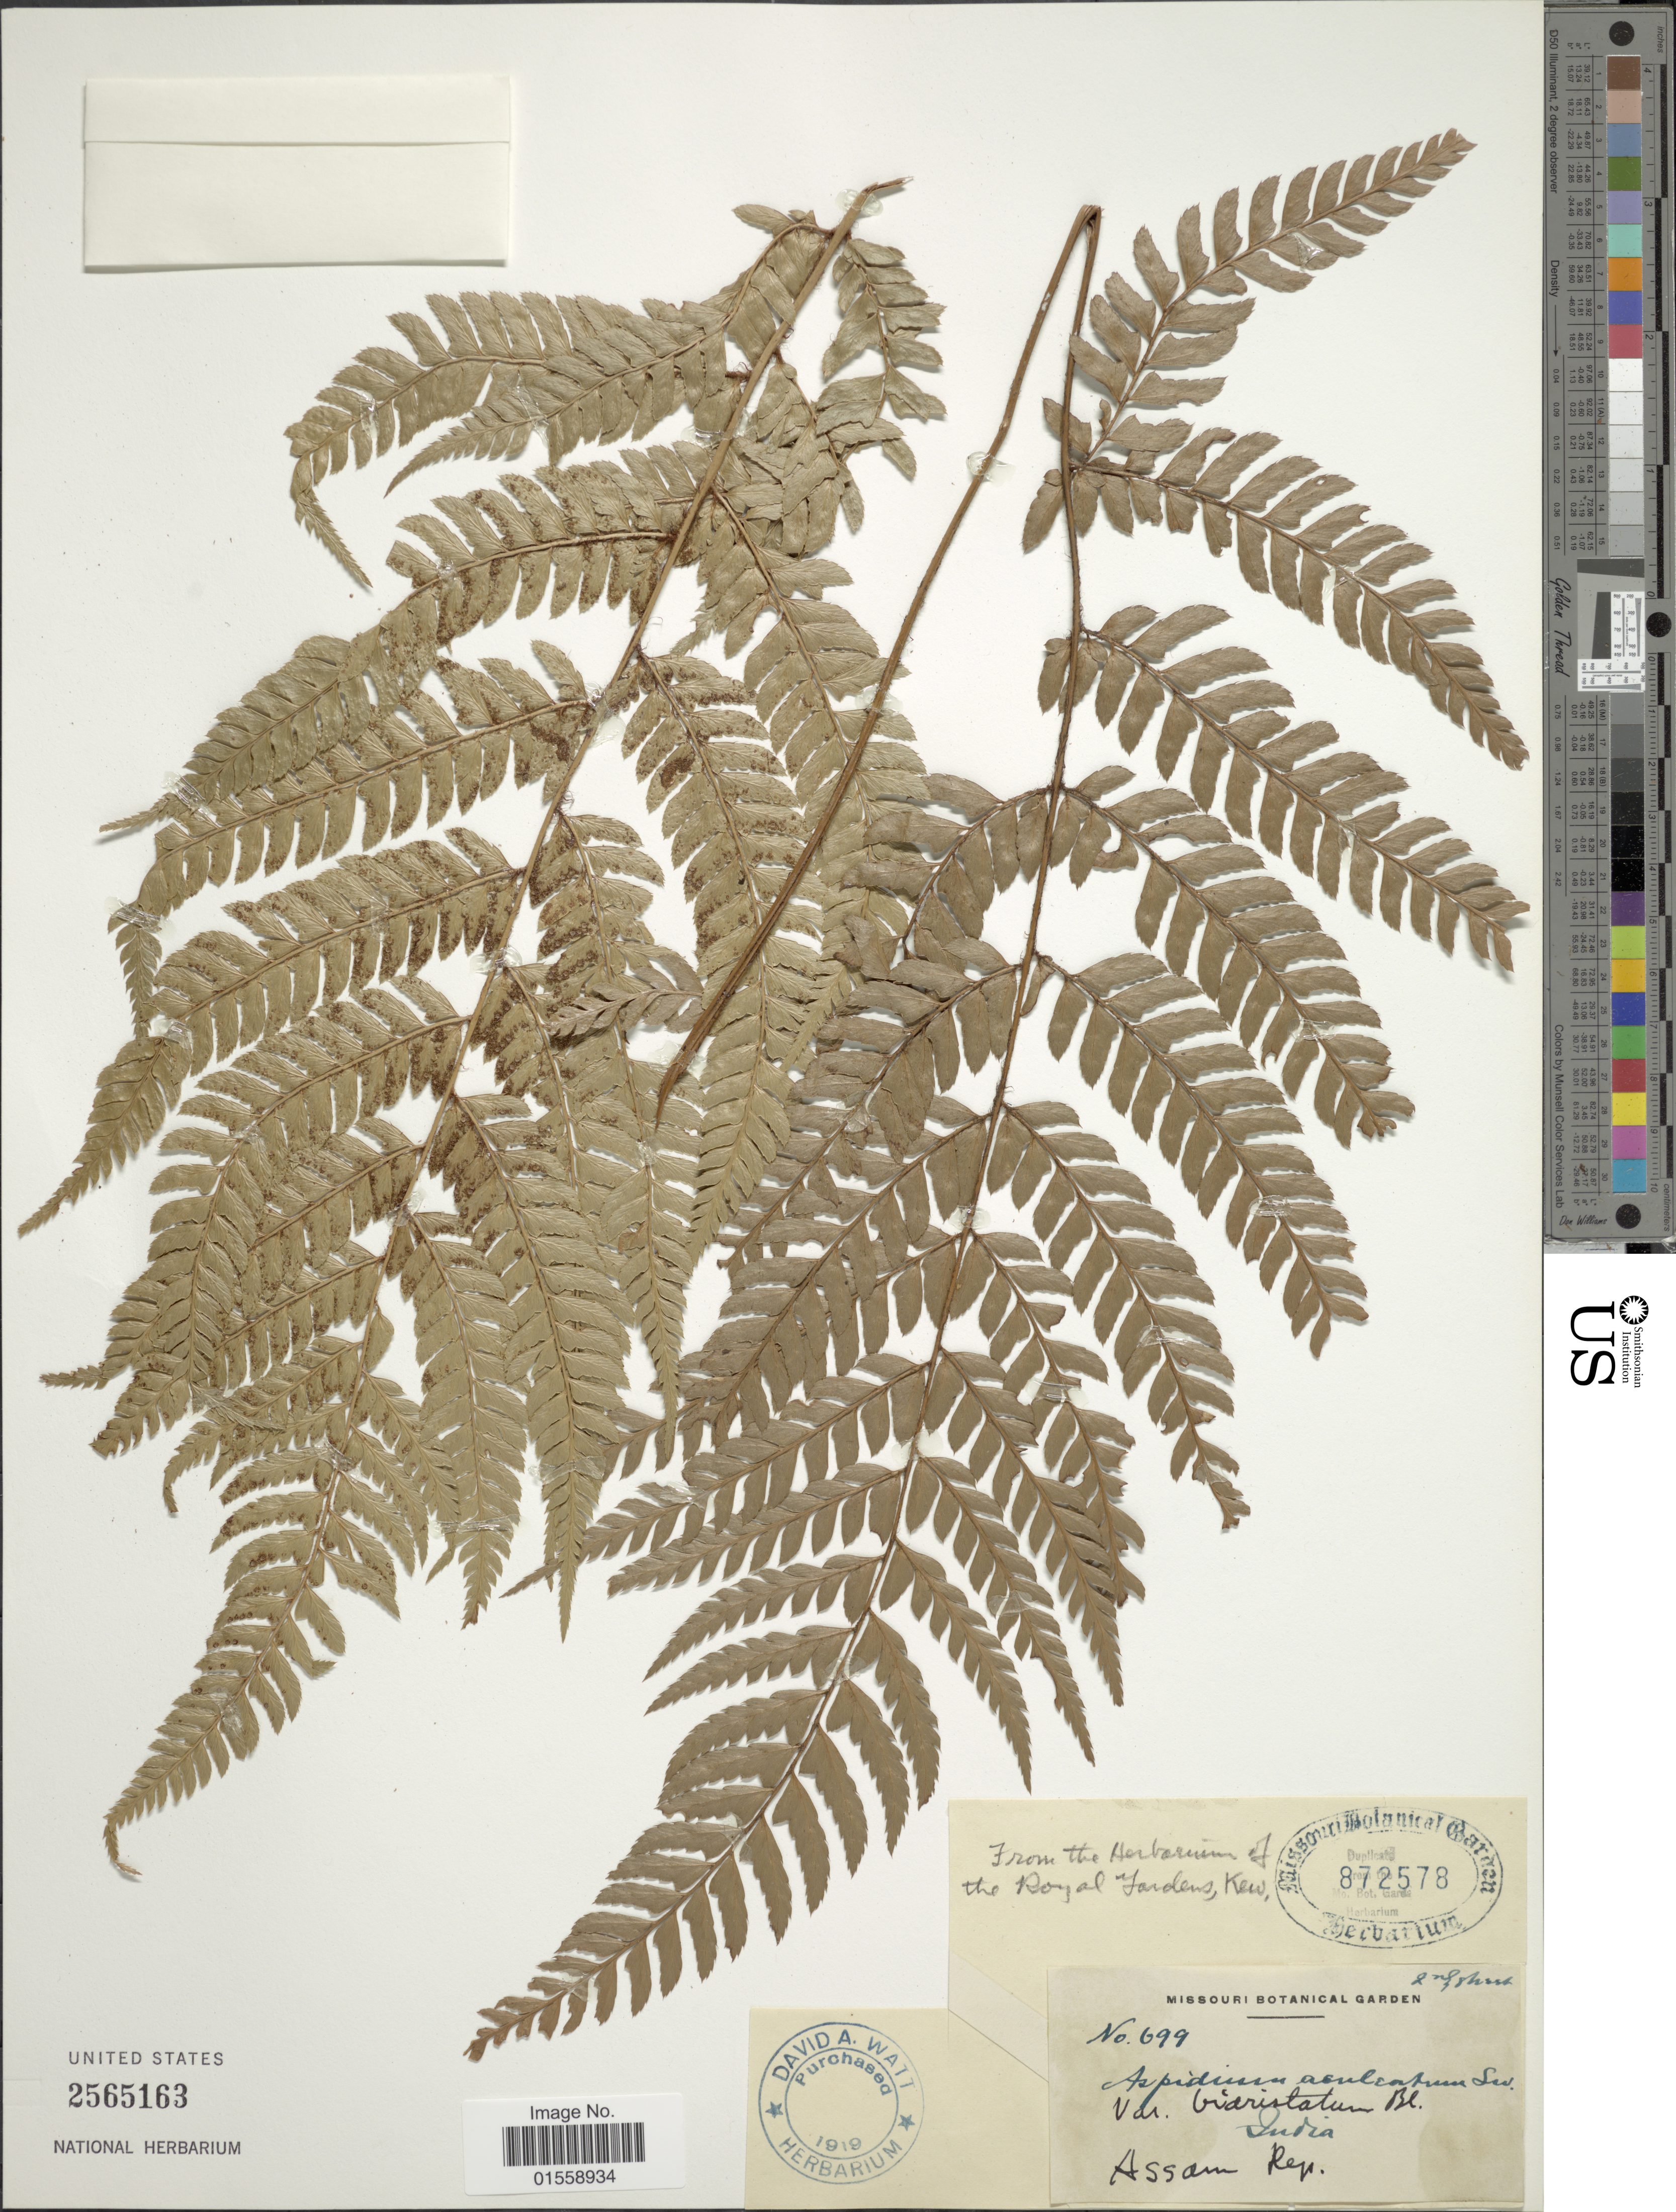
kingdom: Plantae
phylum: Tracheophyta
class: Polypodiopsida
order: Polypodiales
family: Dryopteridaceae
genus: Polystichum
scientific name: Polystichum biaristatum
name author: (Blume) T. Moore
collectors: Missouri Botanical Garden (MO)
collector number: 699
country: India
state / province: Assam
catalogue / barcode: US 2565163